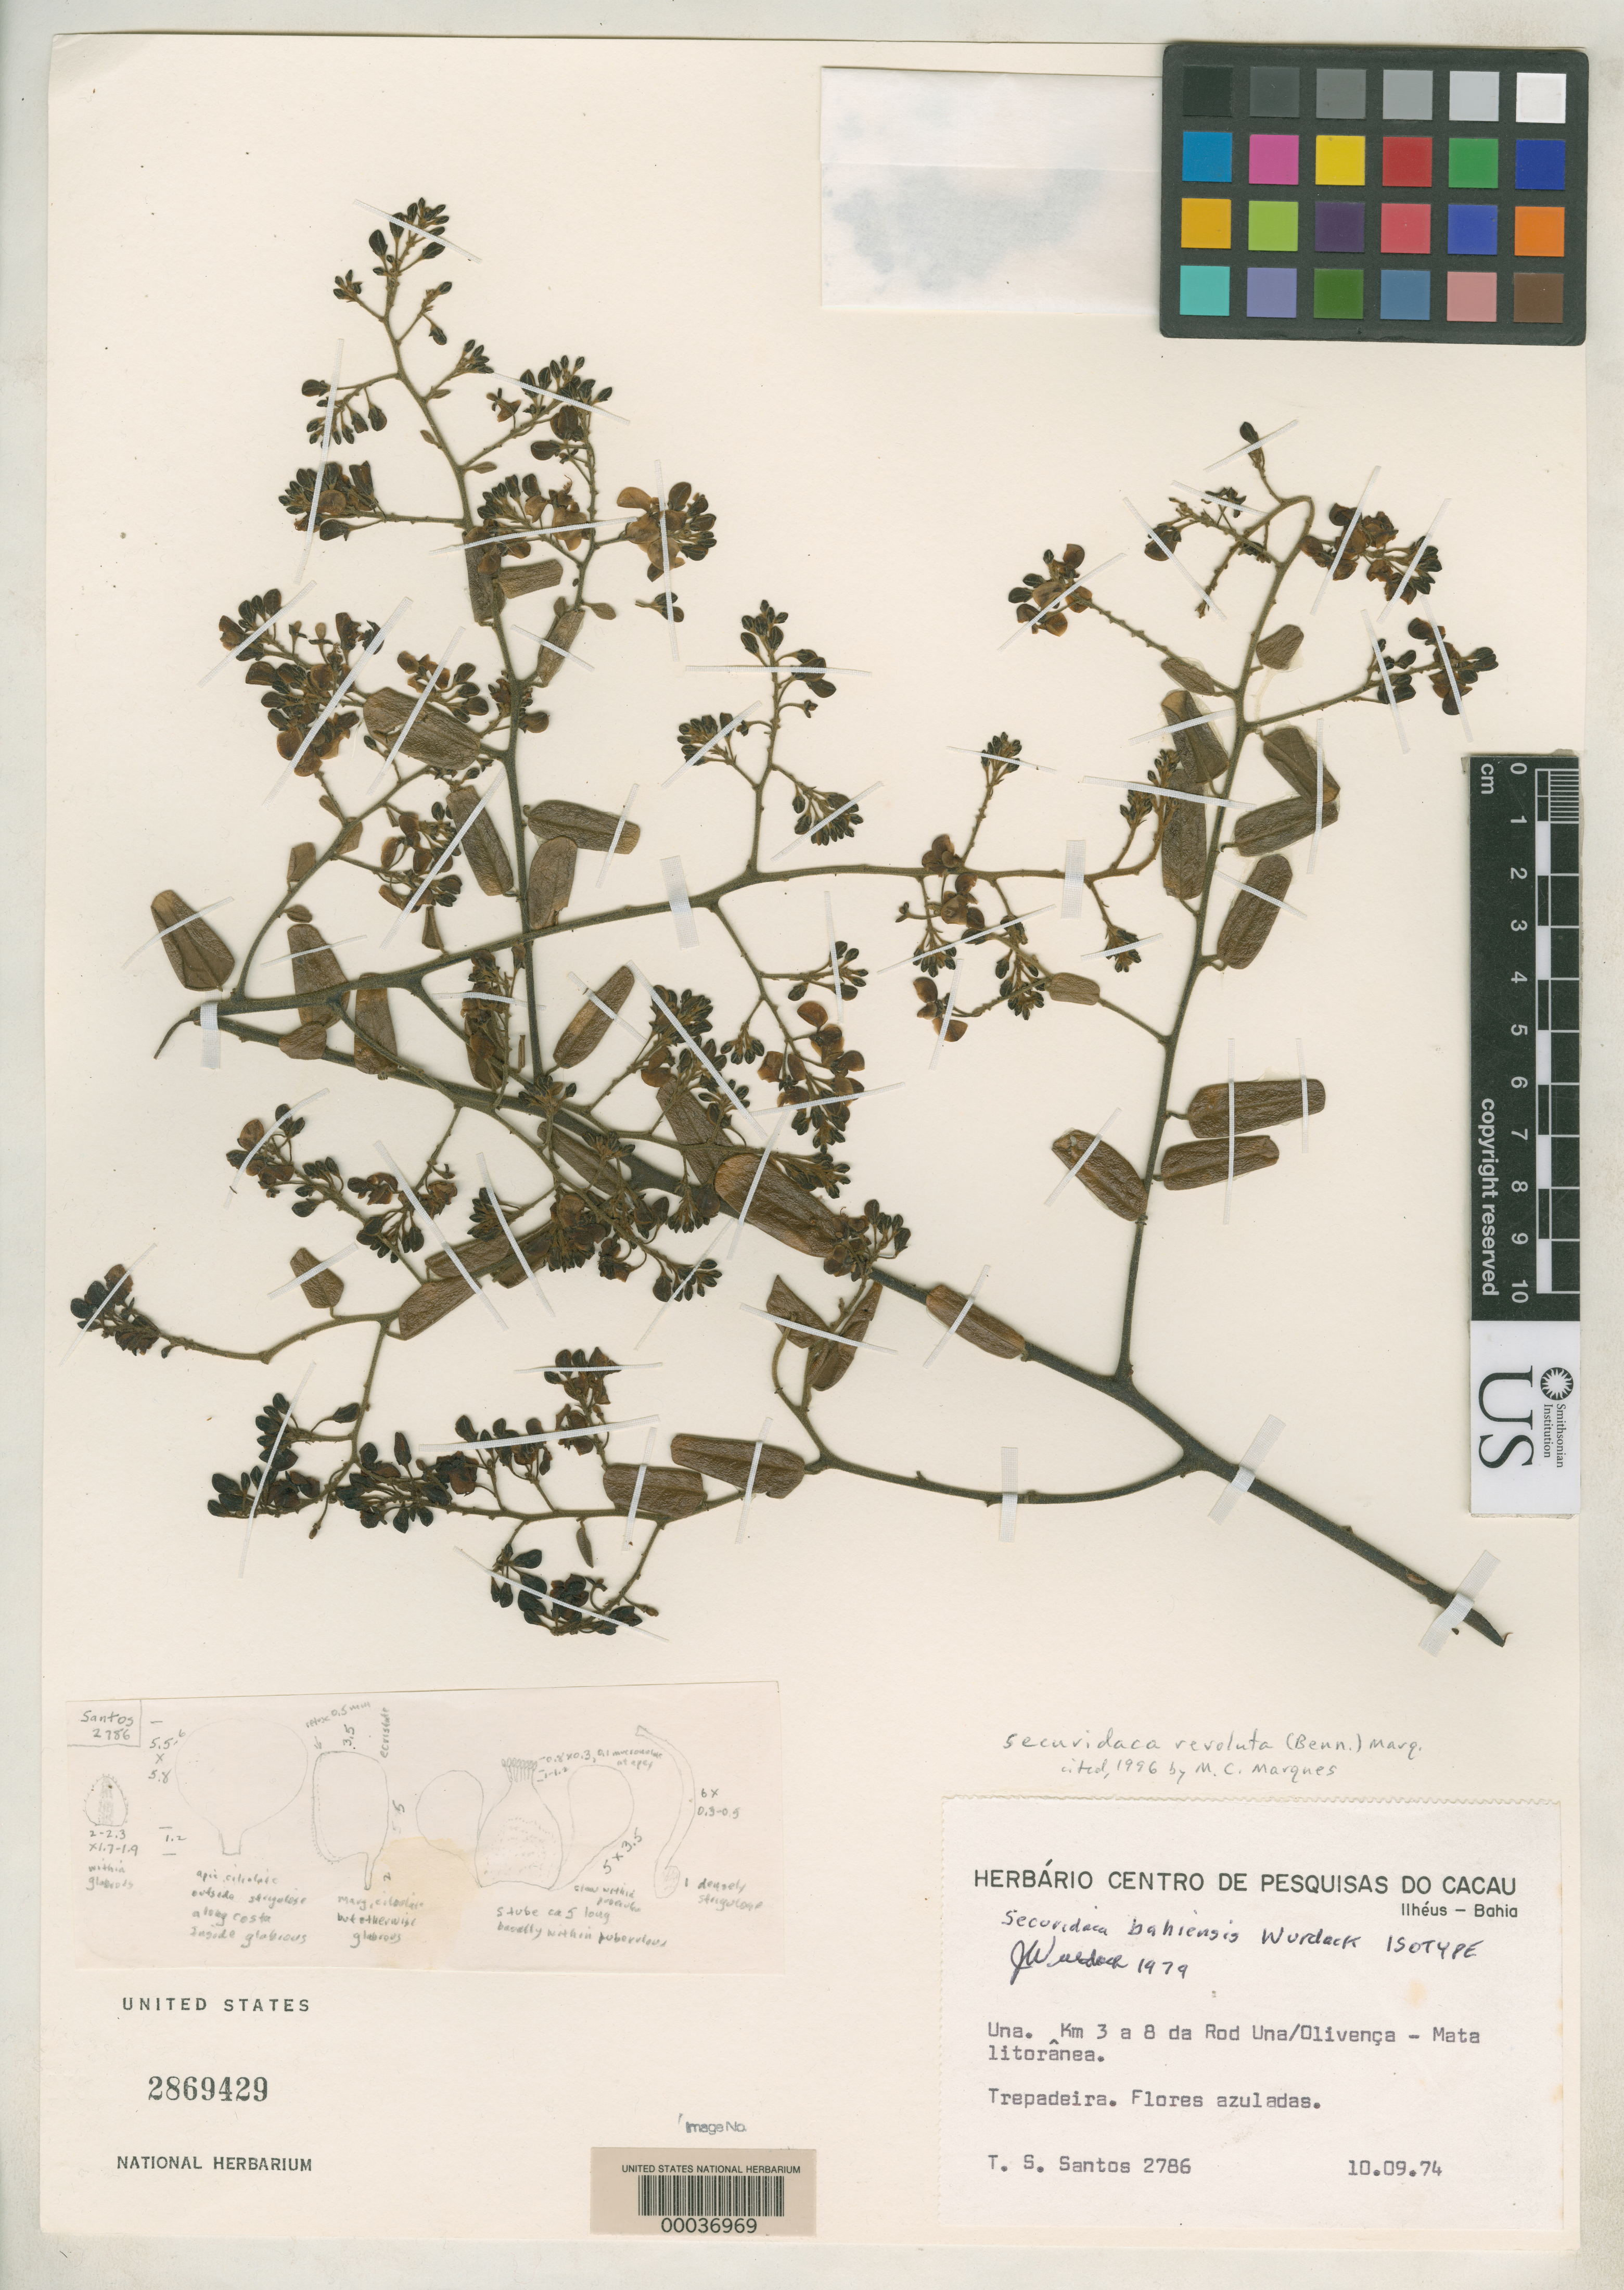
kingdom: Plantae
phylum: Tracheophyta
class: Magnoliopsida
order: Fabales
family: Polygalaceae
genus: Securidaca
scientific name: Securidaca bahiensis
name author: Wurdack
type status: Isotype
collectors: T. S. Santos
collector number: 2786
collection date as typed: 10 Sep 1974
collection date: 1974-09-10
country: Brazil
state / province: Bahia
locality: Una. km 3-8 da rod Una/Olivenca - mata litoranea.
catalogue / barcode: US 2869429